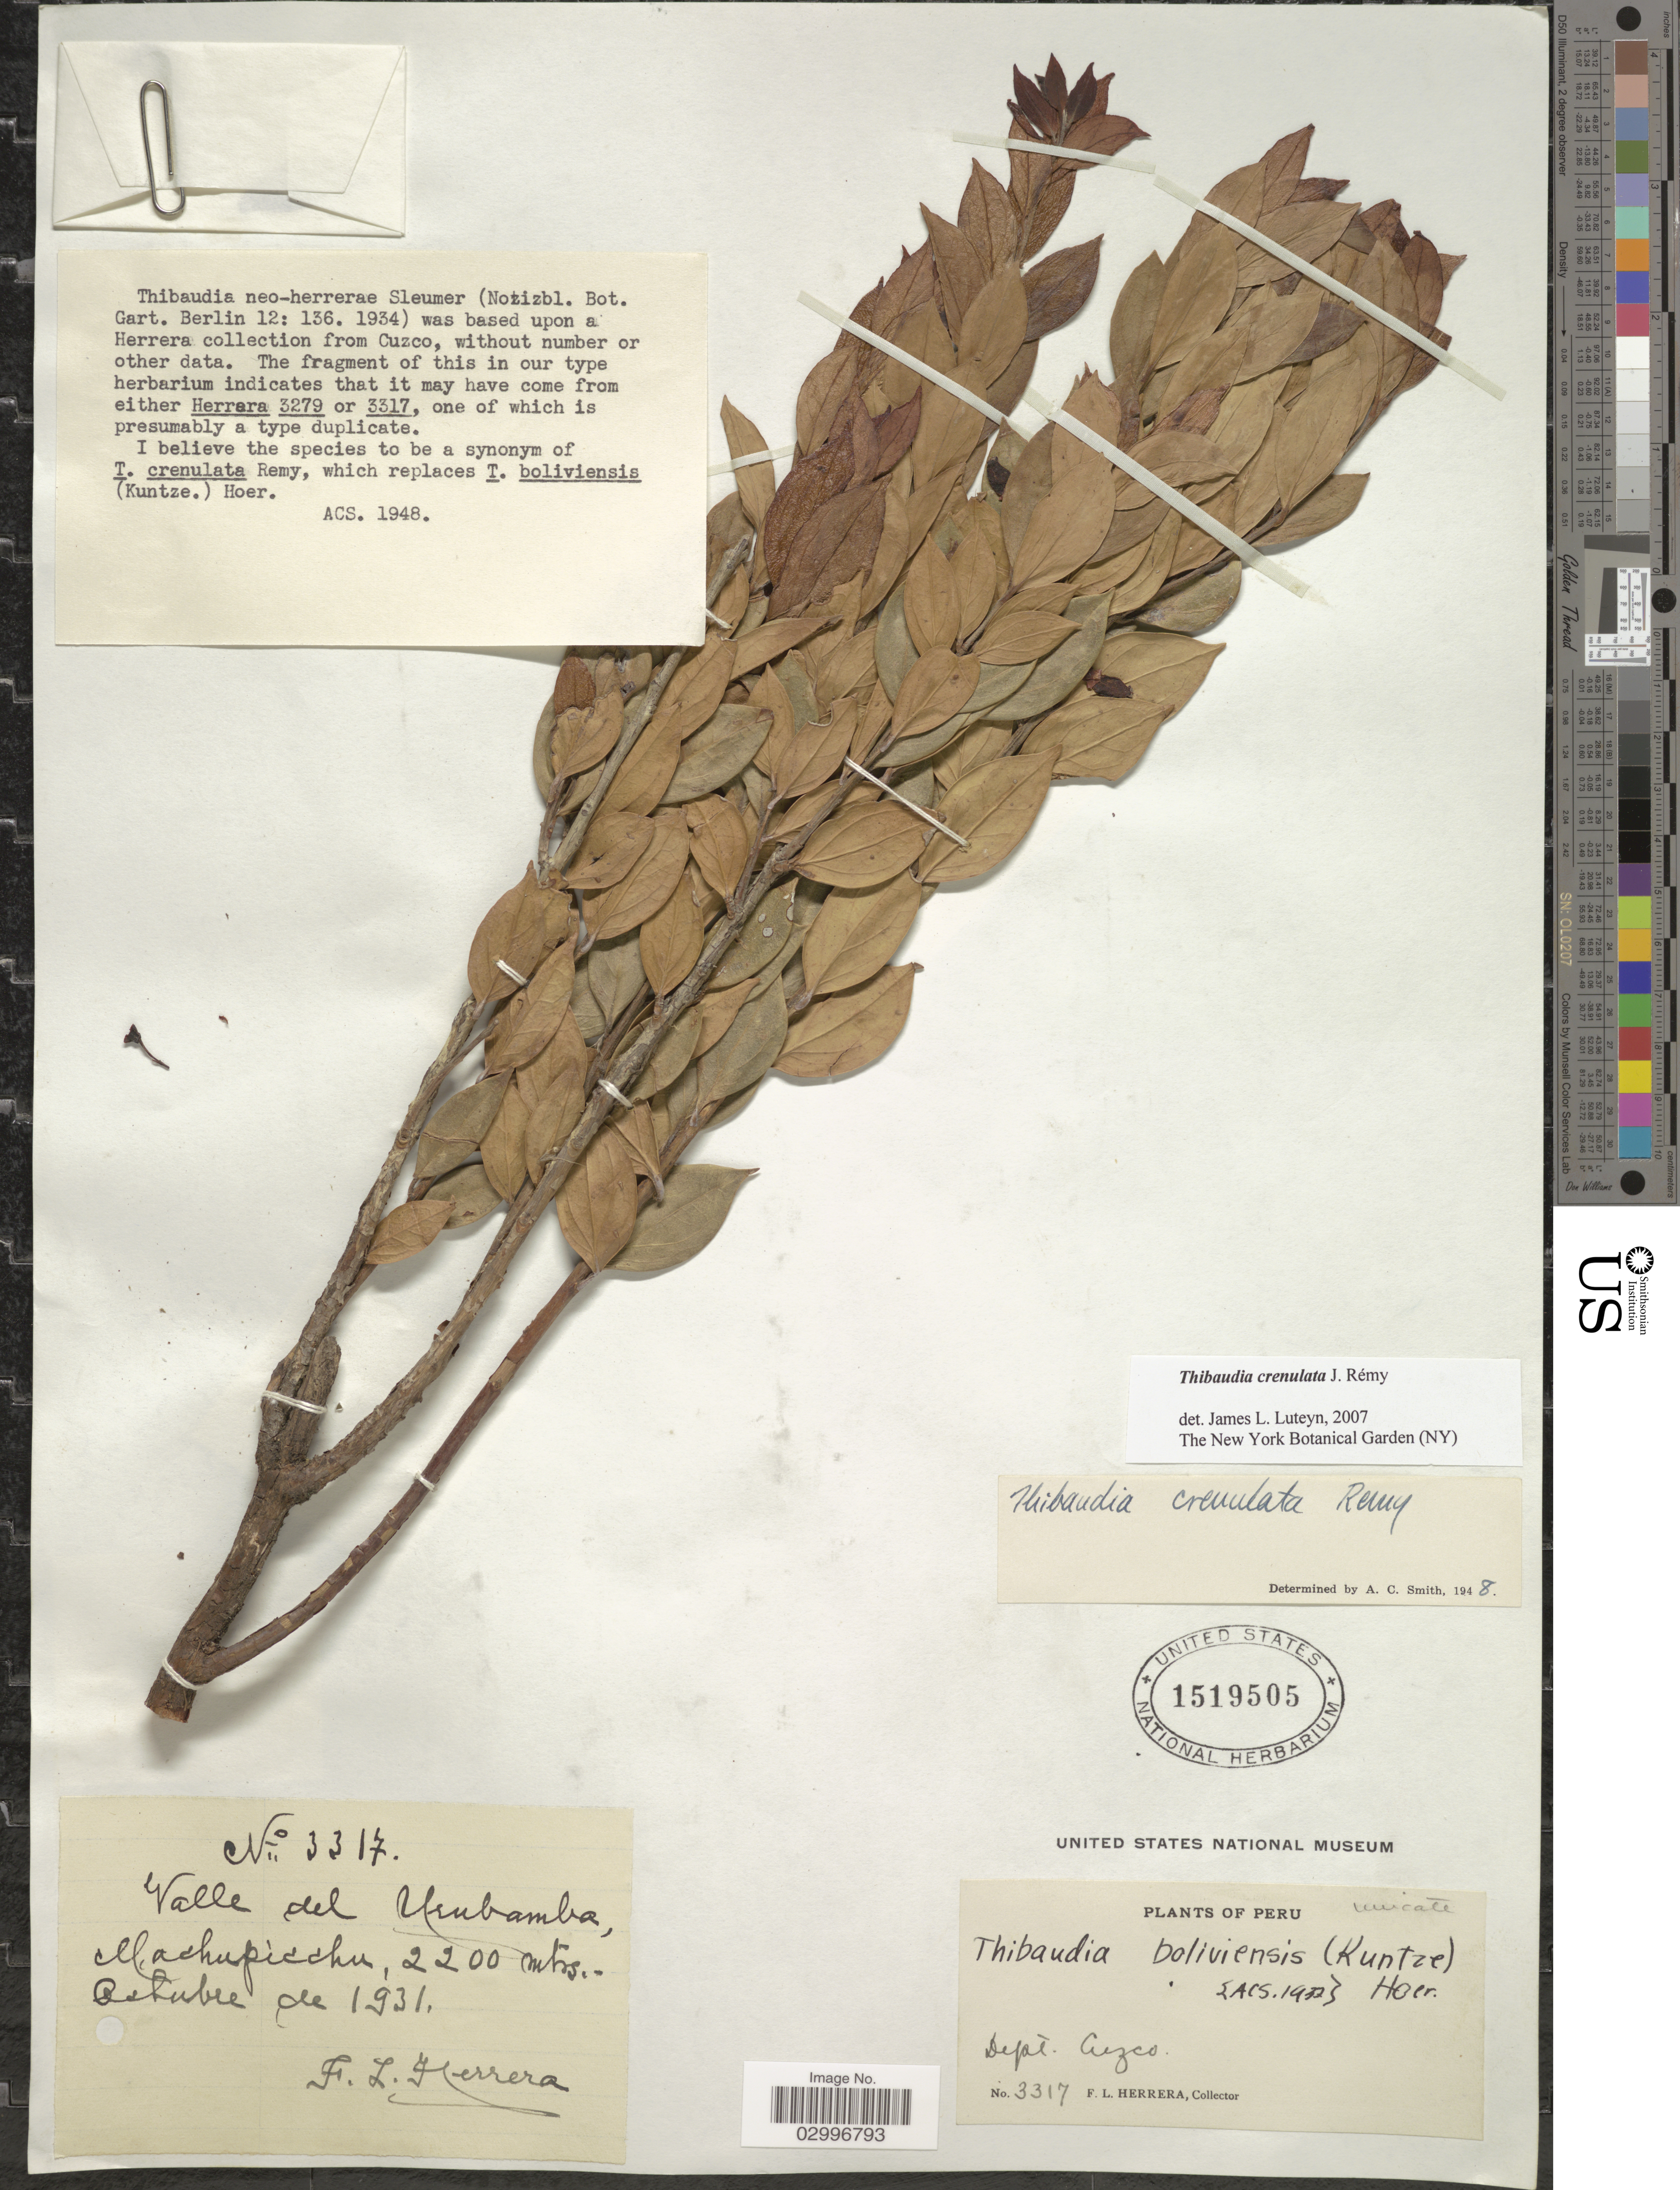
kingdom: Plantae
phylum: Tracheophyta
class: Magnoliopsida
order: Ericales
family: Ericaceae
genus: Thibaudia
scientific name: Thibaudia crenulata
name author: J. Rémy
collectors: F. L. Herrera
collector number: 3317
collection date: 1931-11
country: Peru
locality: Valle del Urubamba, Machupicchu.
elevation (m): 2200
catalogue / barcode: US 1519505